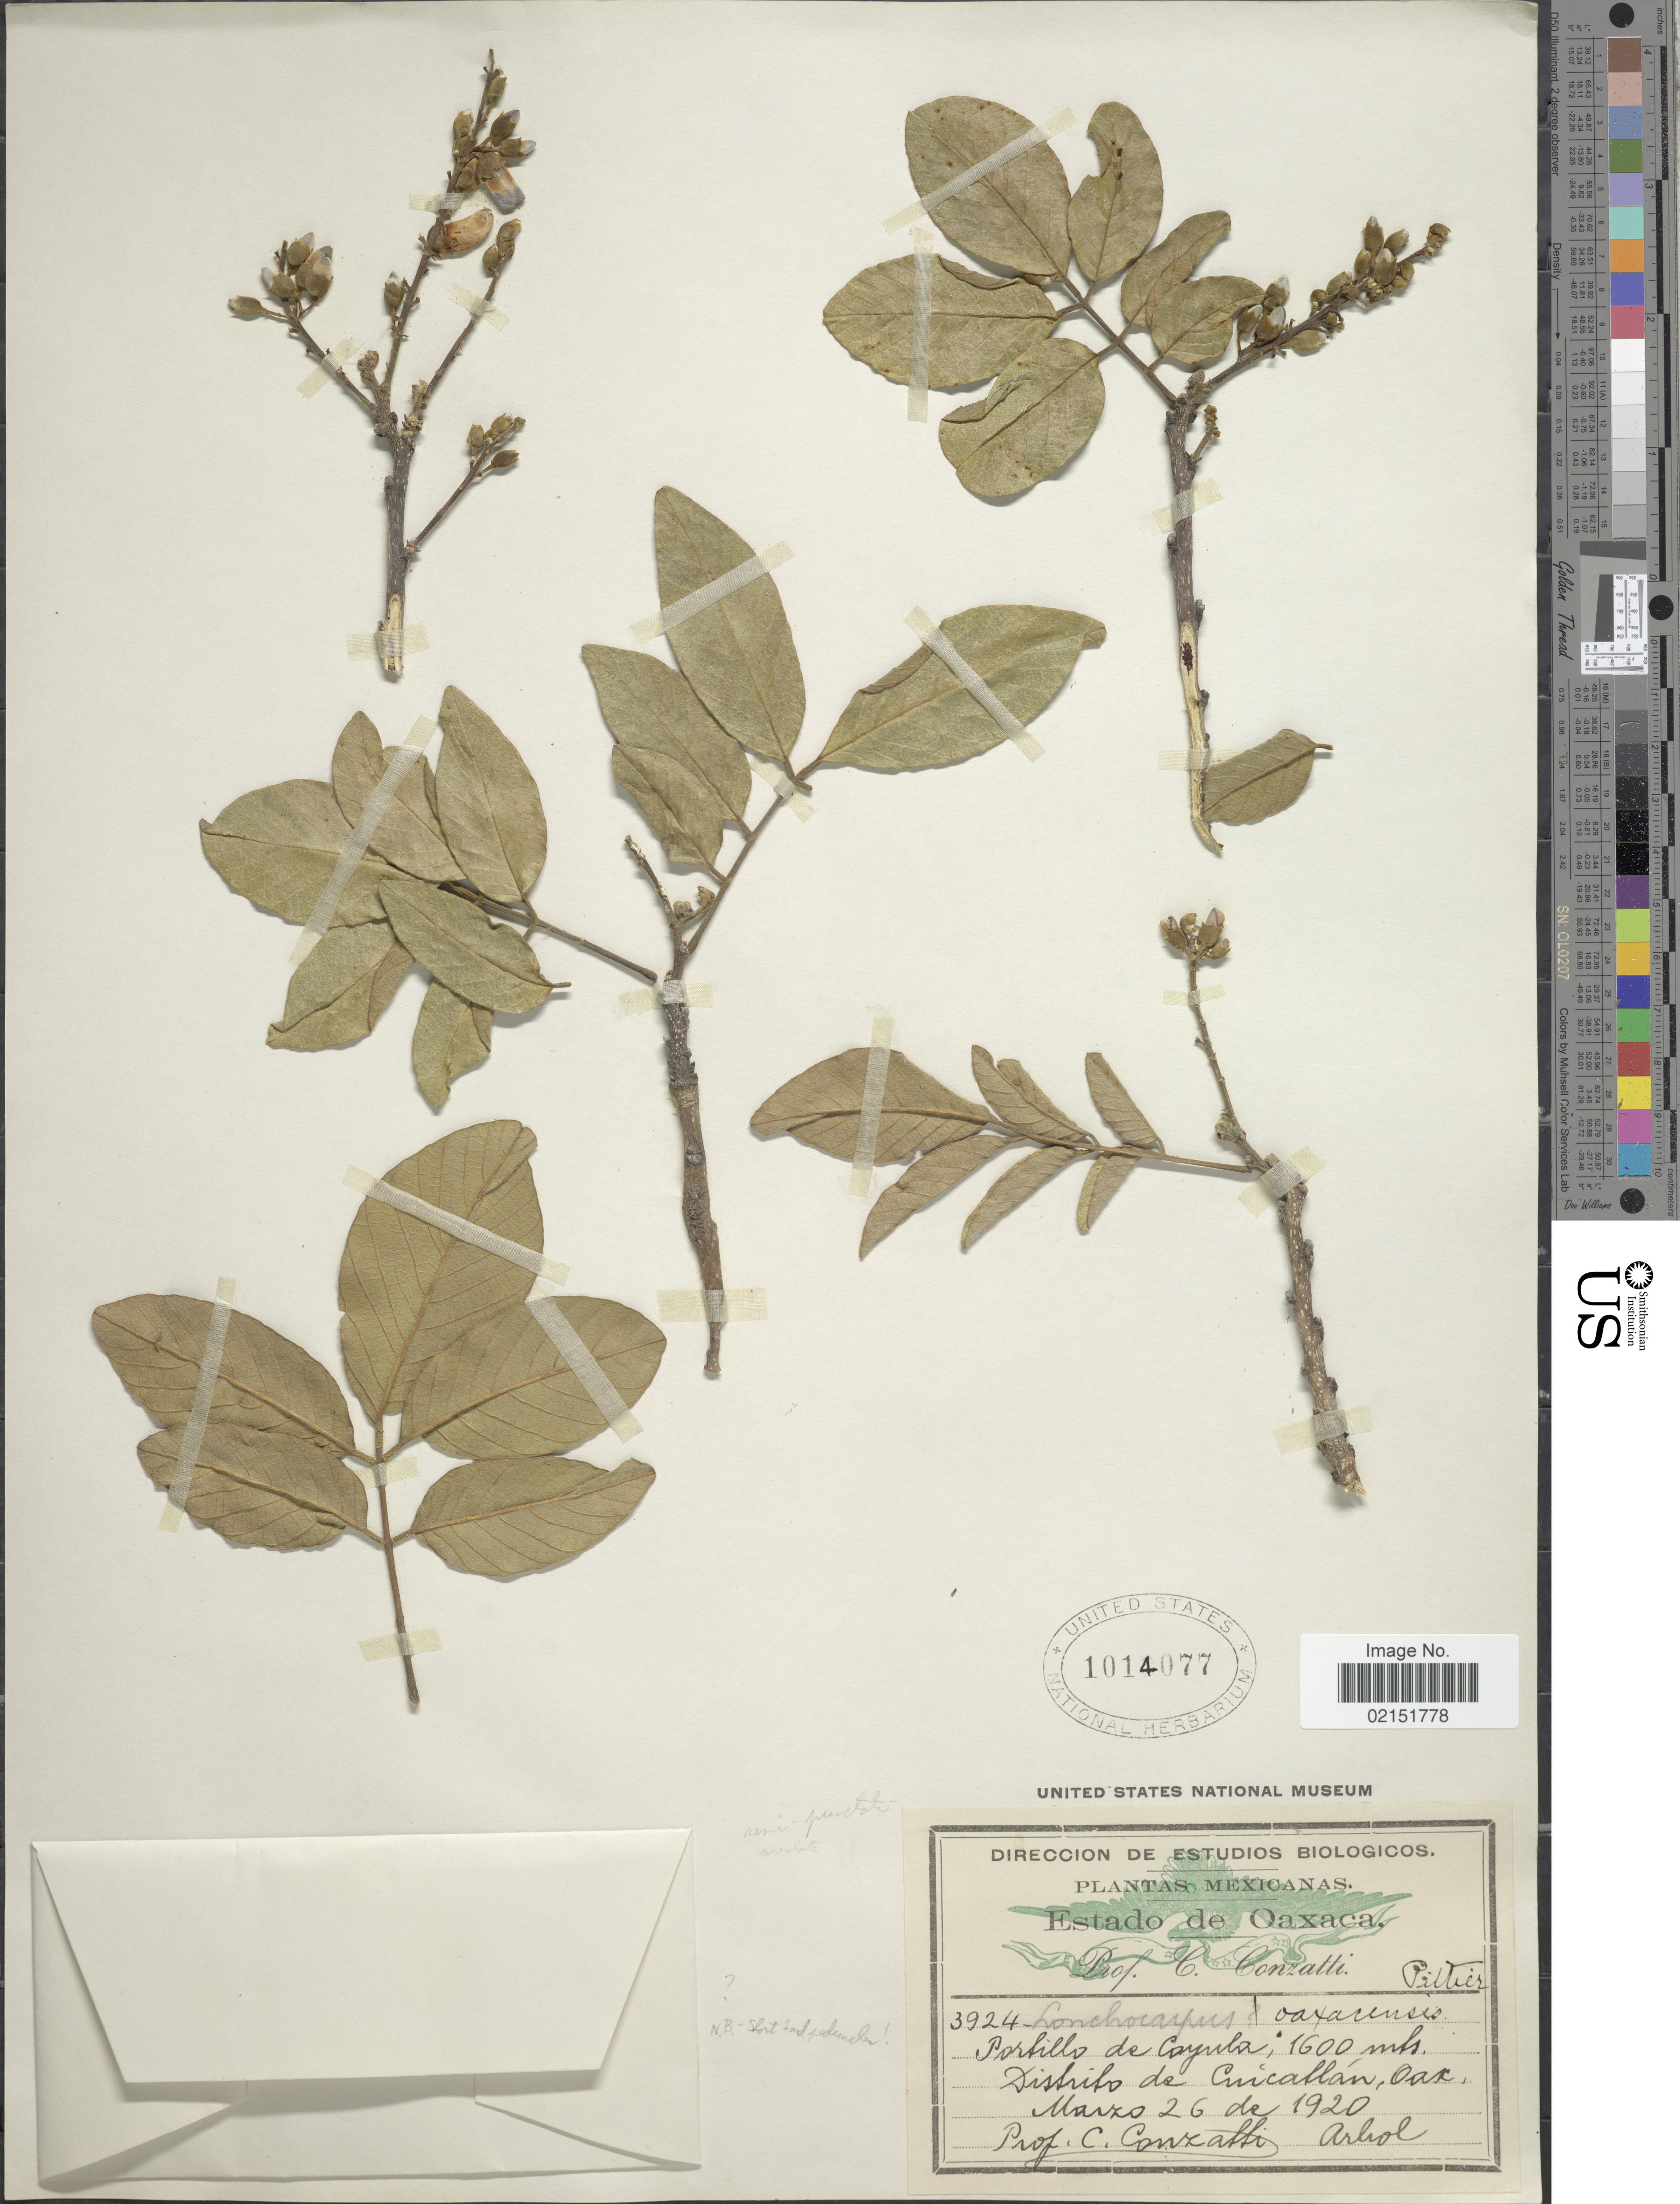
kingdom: Plantae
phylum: Tracheophyta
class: Magnoliopsida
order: Fabales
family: Fabaceae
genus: Lonchocarpus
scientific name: Lonchocarpus oaxacensis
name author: Pittier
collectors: C. Conzatti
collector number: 3924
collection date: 1920-03-26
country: Mexico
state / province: Oaxaca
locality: Portillo de Cayula, Distrito de Cuicallan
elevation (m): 1600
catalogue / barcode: US 1014077